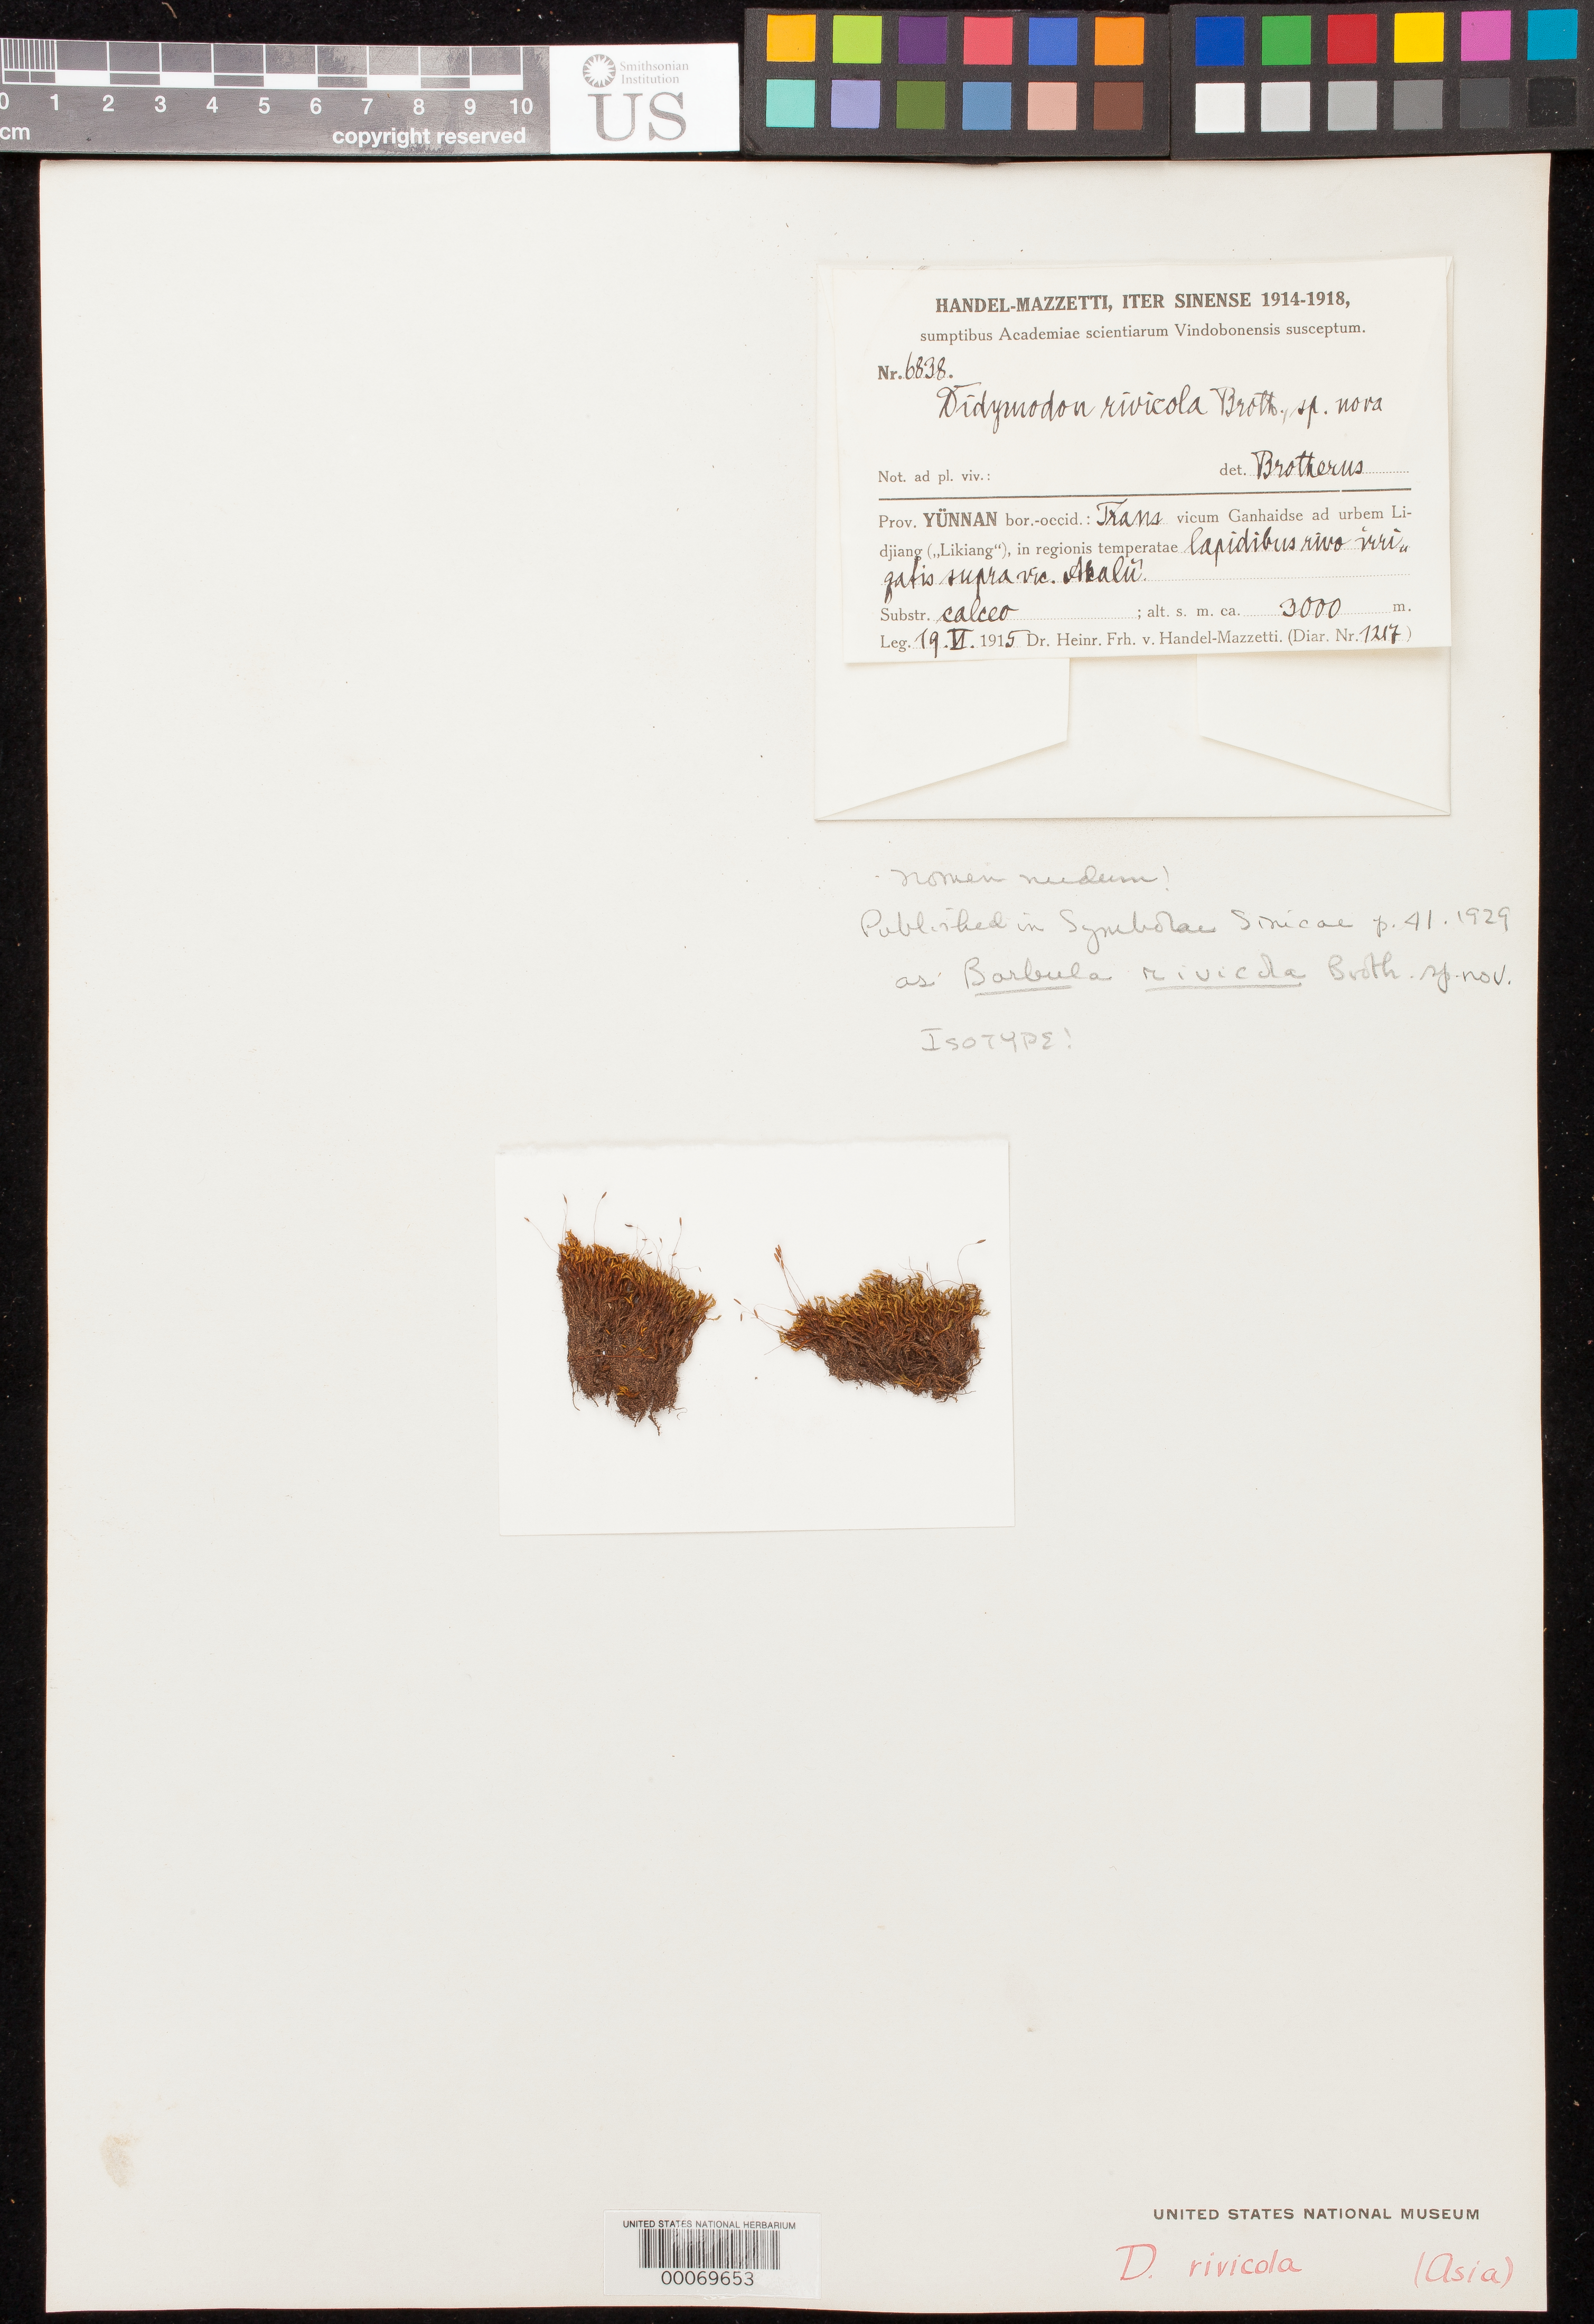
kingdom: Plantae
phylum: Bryophyta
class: Bryopsida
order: Pottiales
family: Pottiaceae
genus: Barbula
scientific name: Barbula rivicola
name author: Broth.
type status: Isotype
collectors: H. Handel-Mazzetti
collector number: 6838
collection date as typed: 19 Jun 1915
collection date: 1915-06-19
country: China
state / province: Yunnan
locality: Ganhaidse, urbem Li-djiang (Likiang). [Ganhaidse, city of Li-djiang (Likiang).]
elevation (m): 3000